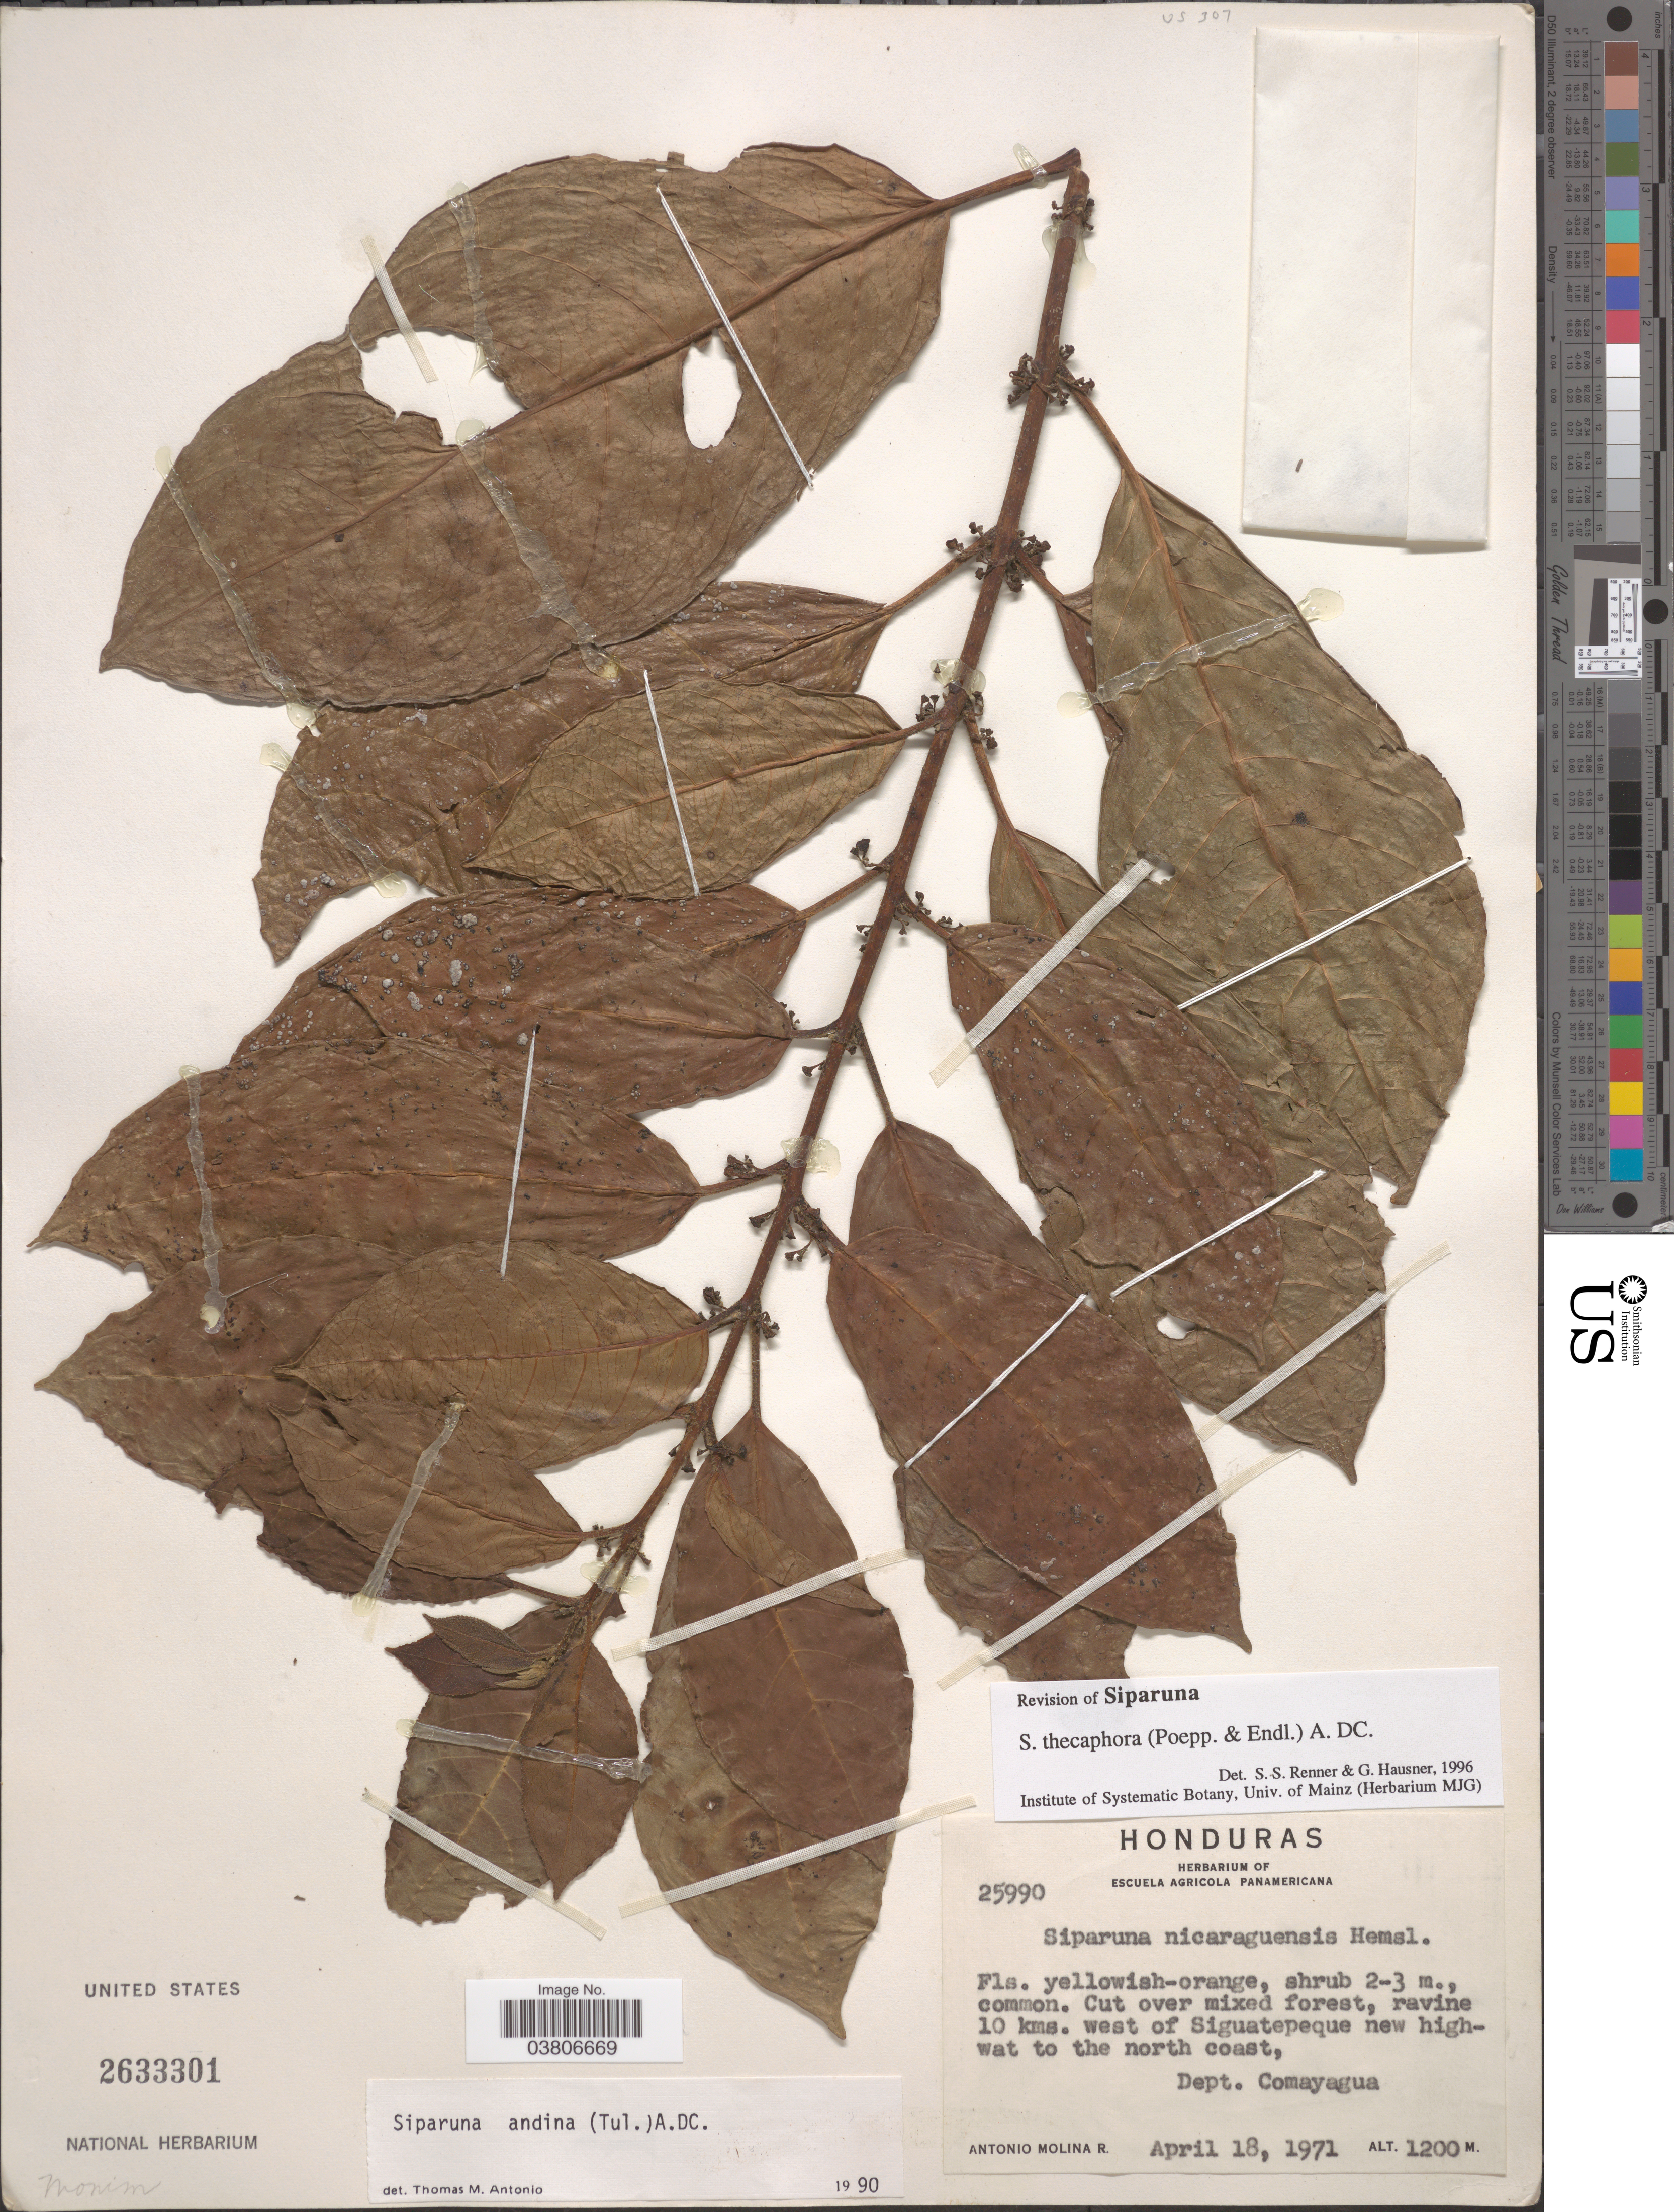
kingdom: Plantae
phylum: Tracheophyta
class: Magnoliopsida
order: Laurales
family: Siparunaceae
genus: Siparuna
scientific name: Siparuna thecaphora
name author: (Poepp. & Endl.) A. DC.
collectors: A. Molina R.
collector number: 25990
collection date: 1971-04-18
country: Honduras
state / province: Comayagua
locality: Cut over mixed forest, ravine 10 kms. west of Siguatepeque new highwat to the north coast, Dept. Comayagua.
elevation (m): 1200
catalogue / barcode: US 2633301